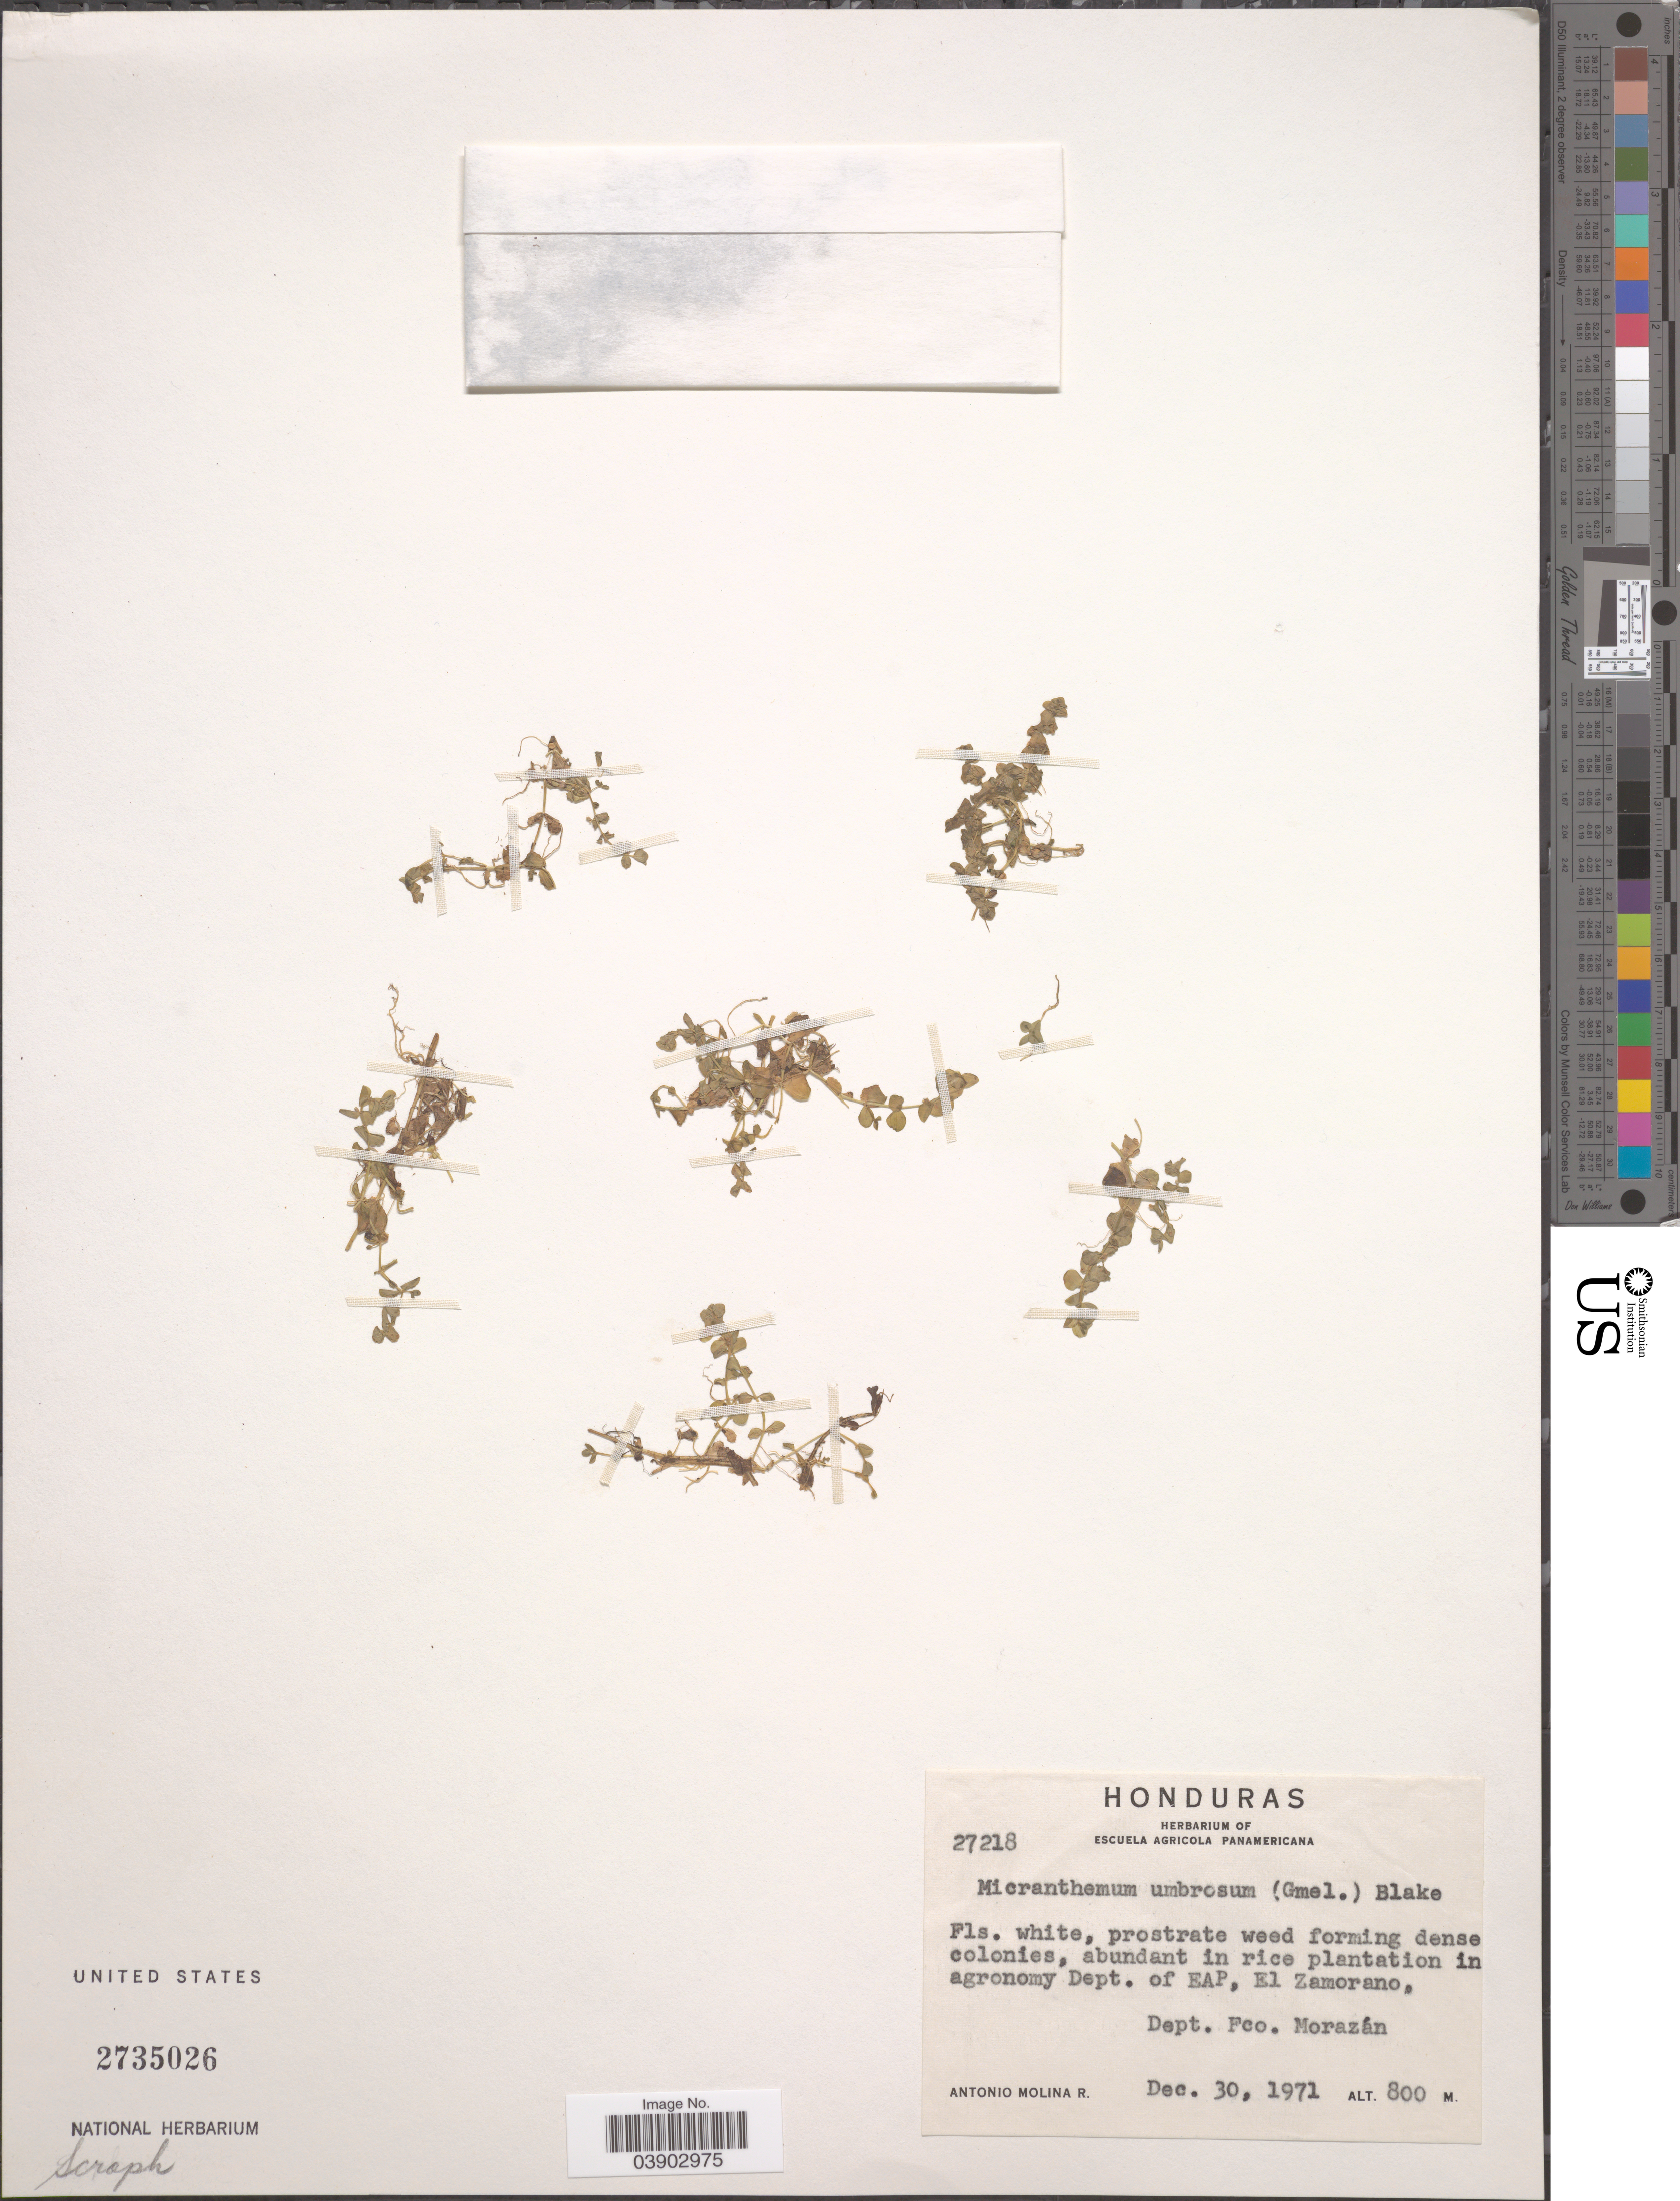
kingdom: Plantae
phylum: Tracheophyta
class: Magnoliopsida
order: Lamiales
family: Linderniaceae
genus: Micranthemum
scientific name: Micranthemum orbiculatum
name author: Michx.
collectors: A. Molina R.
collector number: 27218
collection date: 1971-12-30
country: Honduras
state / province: Fco. Morazán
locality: Dept. of EAP, E1 Zamorano. Dept. Fco. Morazán.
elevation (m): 800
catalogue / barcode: US 2735026